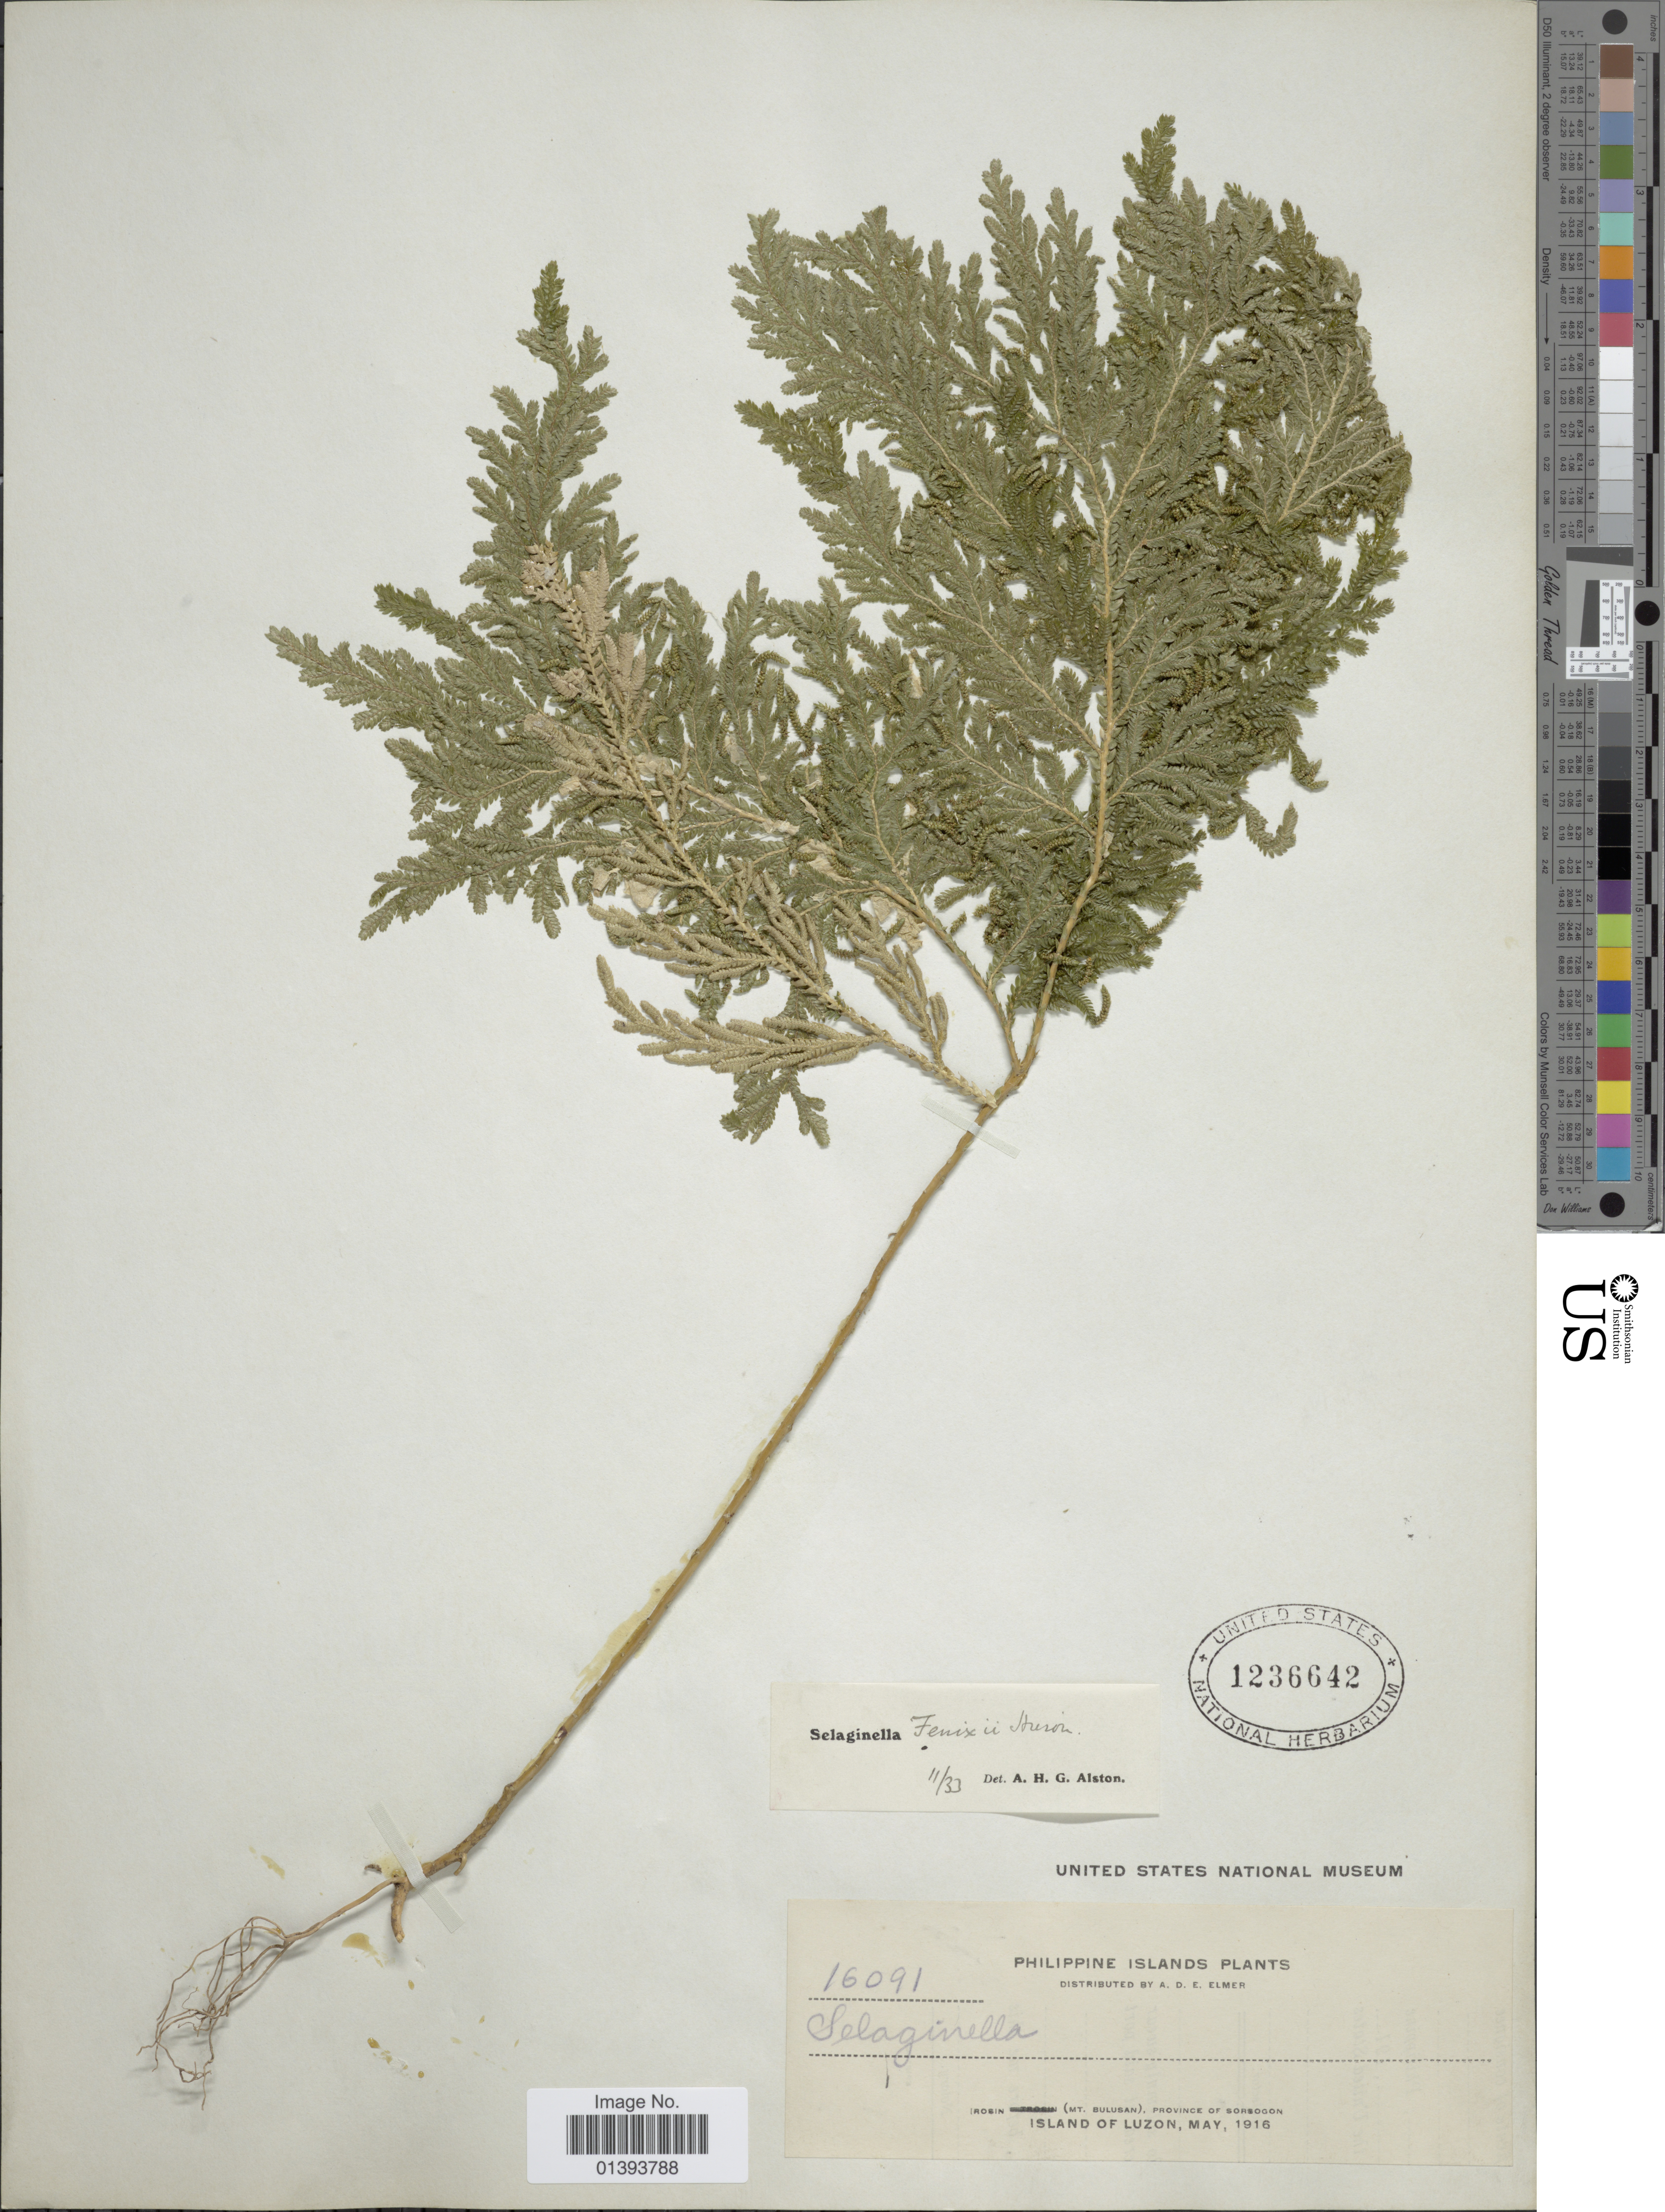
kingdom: Plantae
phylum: Tracheophyta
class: Lycopodiopsida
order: Selaginellales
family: Selaginellaceae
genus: Selaginella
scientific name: Selaginella fenixii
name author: Hieron.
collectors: A. D. E. Elmer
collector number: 16091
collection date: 1916-05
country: Philippines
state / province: Central Luzon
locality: Irosin(Mt. Bulusan), province of Sorsogon, Island of Luzon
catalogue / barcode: US 1236642